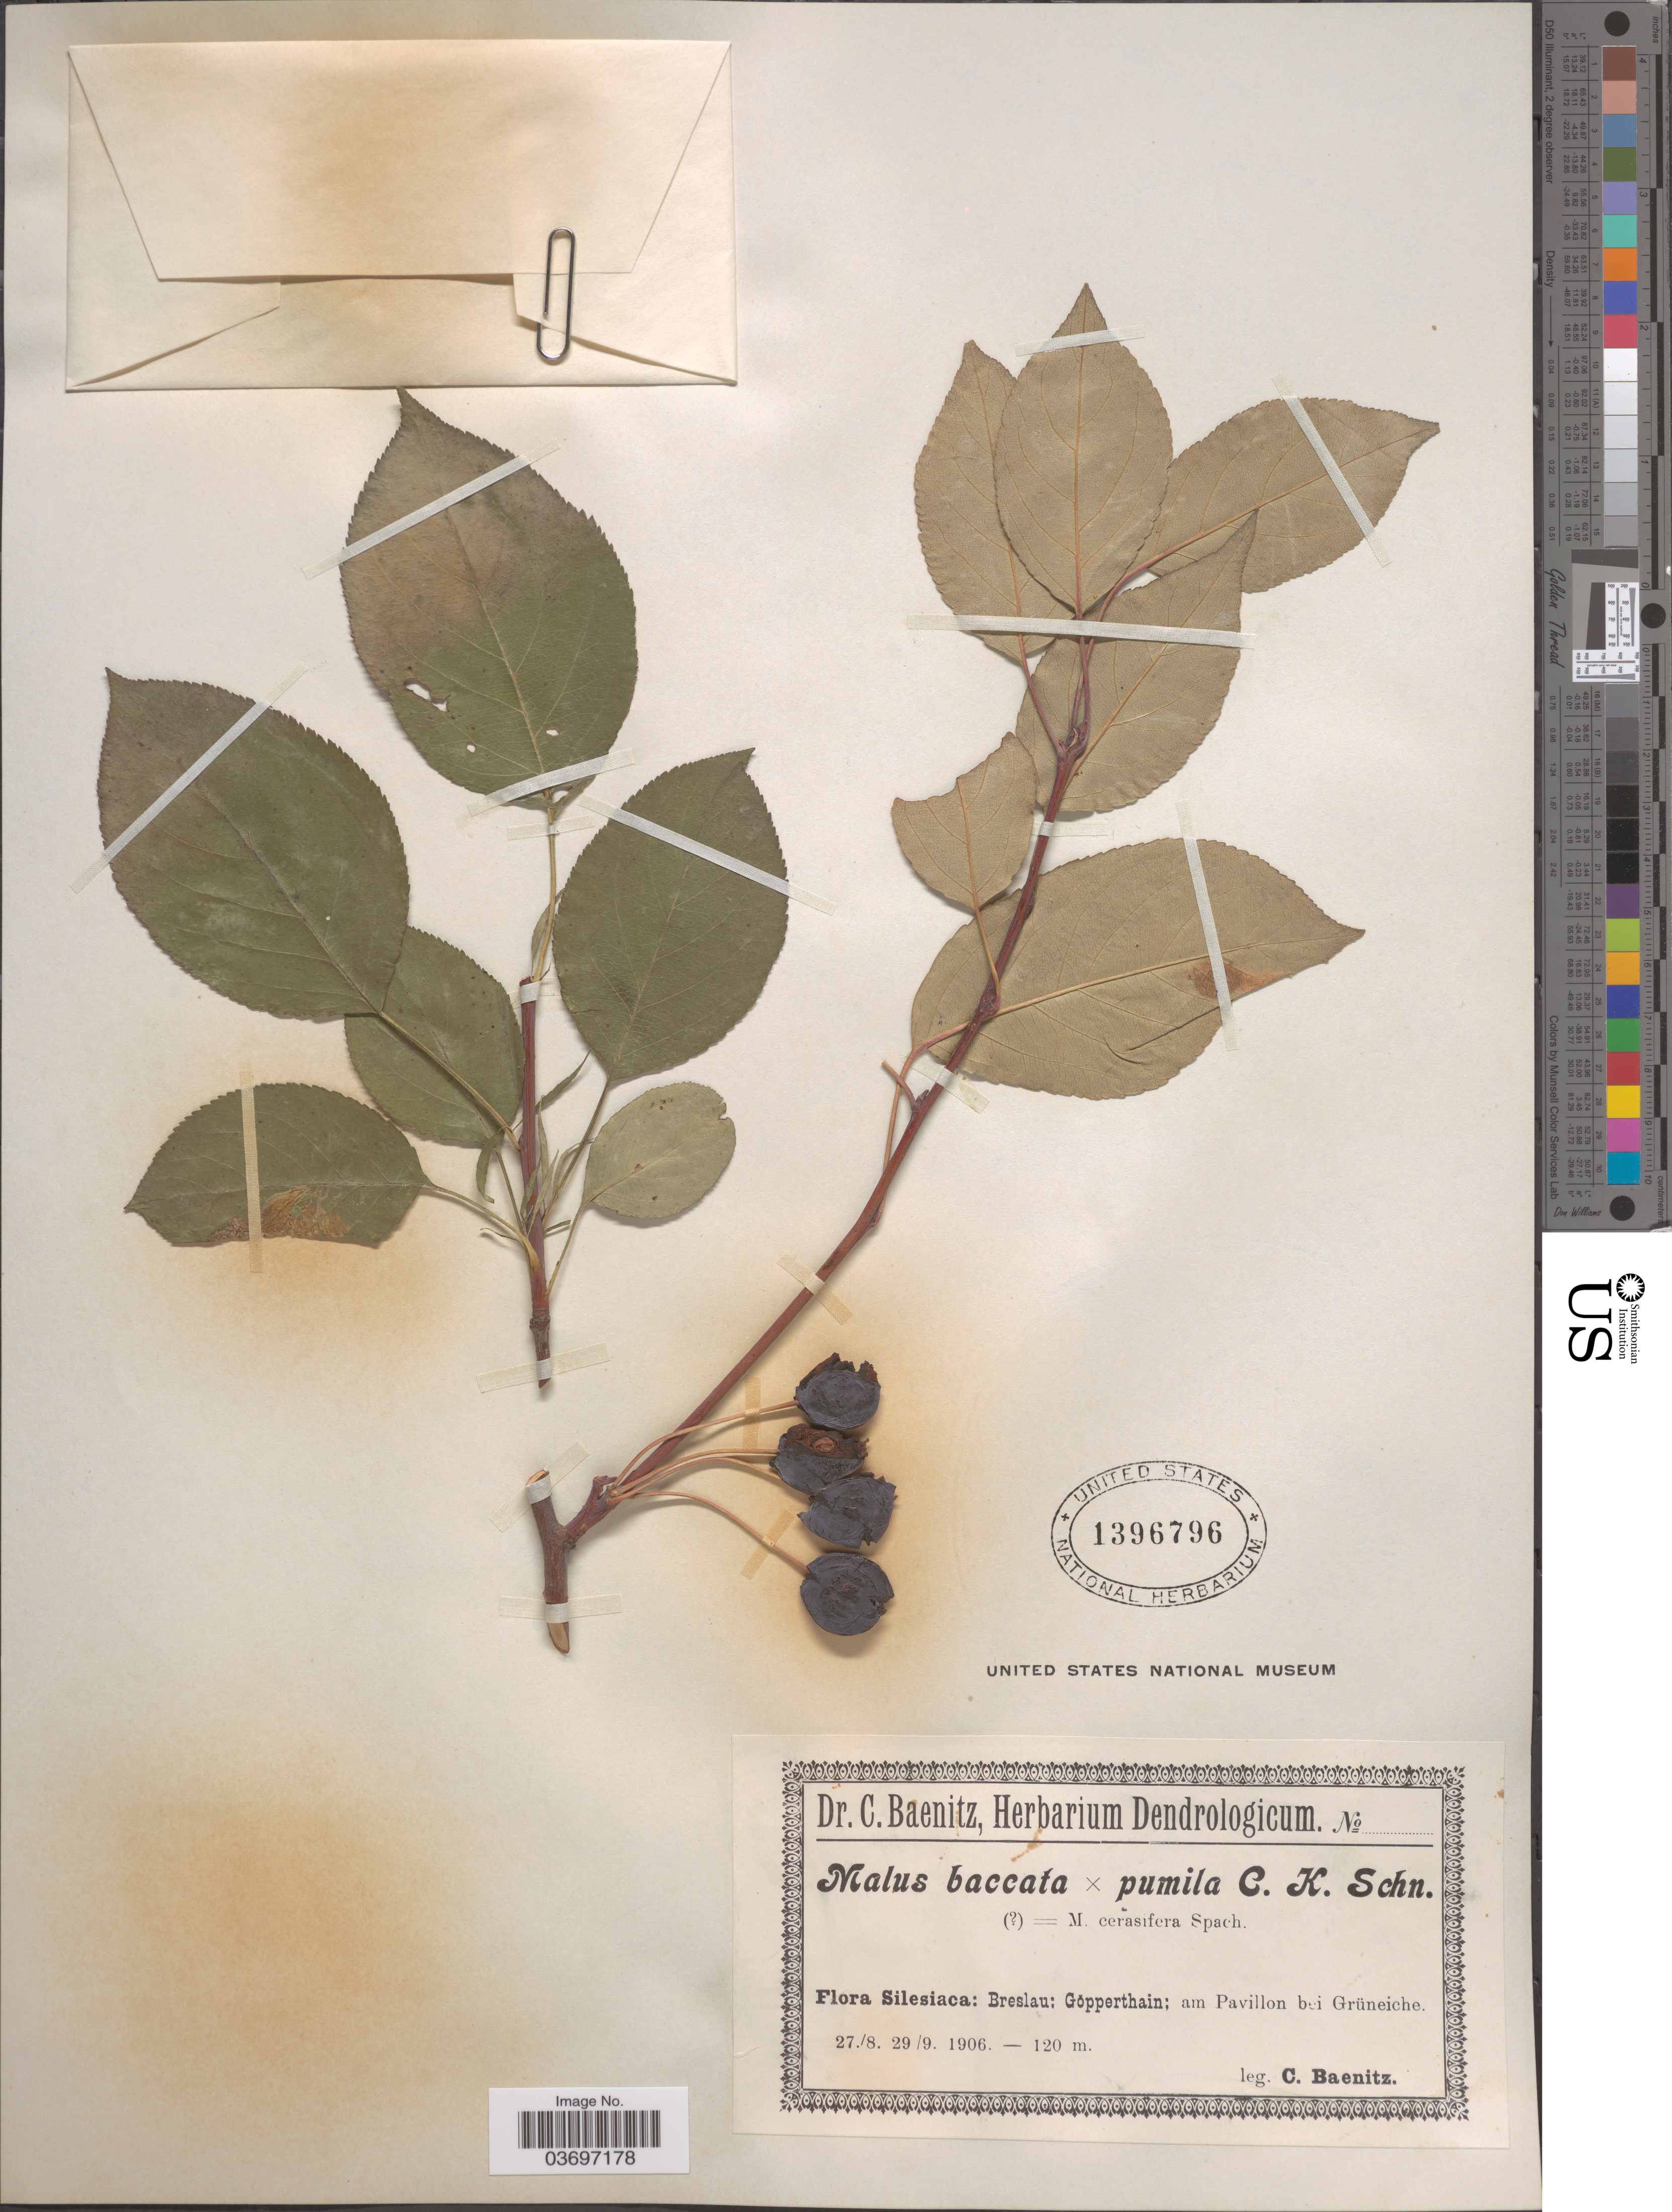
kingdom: Plantae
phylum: Tracheophyta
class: Magnoliopsida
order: Rosales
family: Rosaceae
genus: Malus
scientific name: Malus baccata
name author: (L.) Borkh.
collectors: C. G. Baenitz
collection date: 1906-08-27/1906-09-29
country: Poland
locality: Silesiaca: Breslau; Göpperthain; am Pavillon bei Grüneiche.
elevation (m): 120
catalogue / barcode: US 1396796